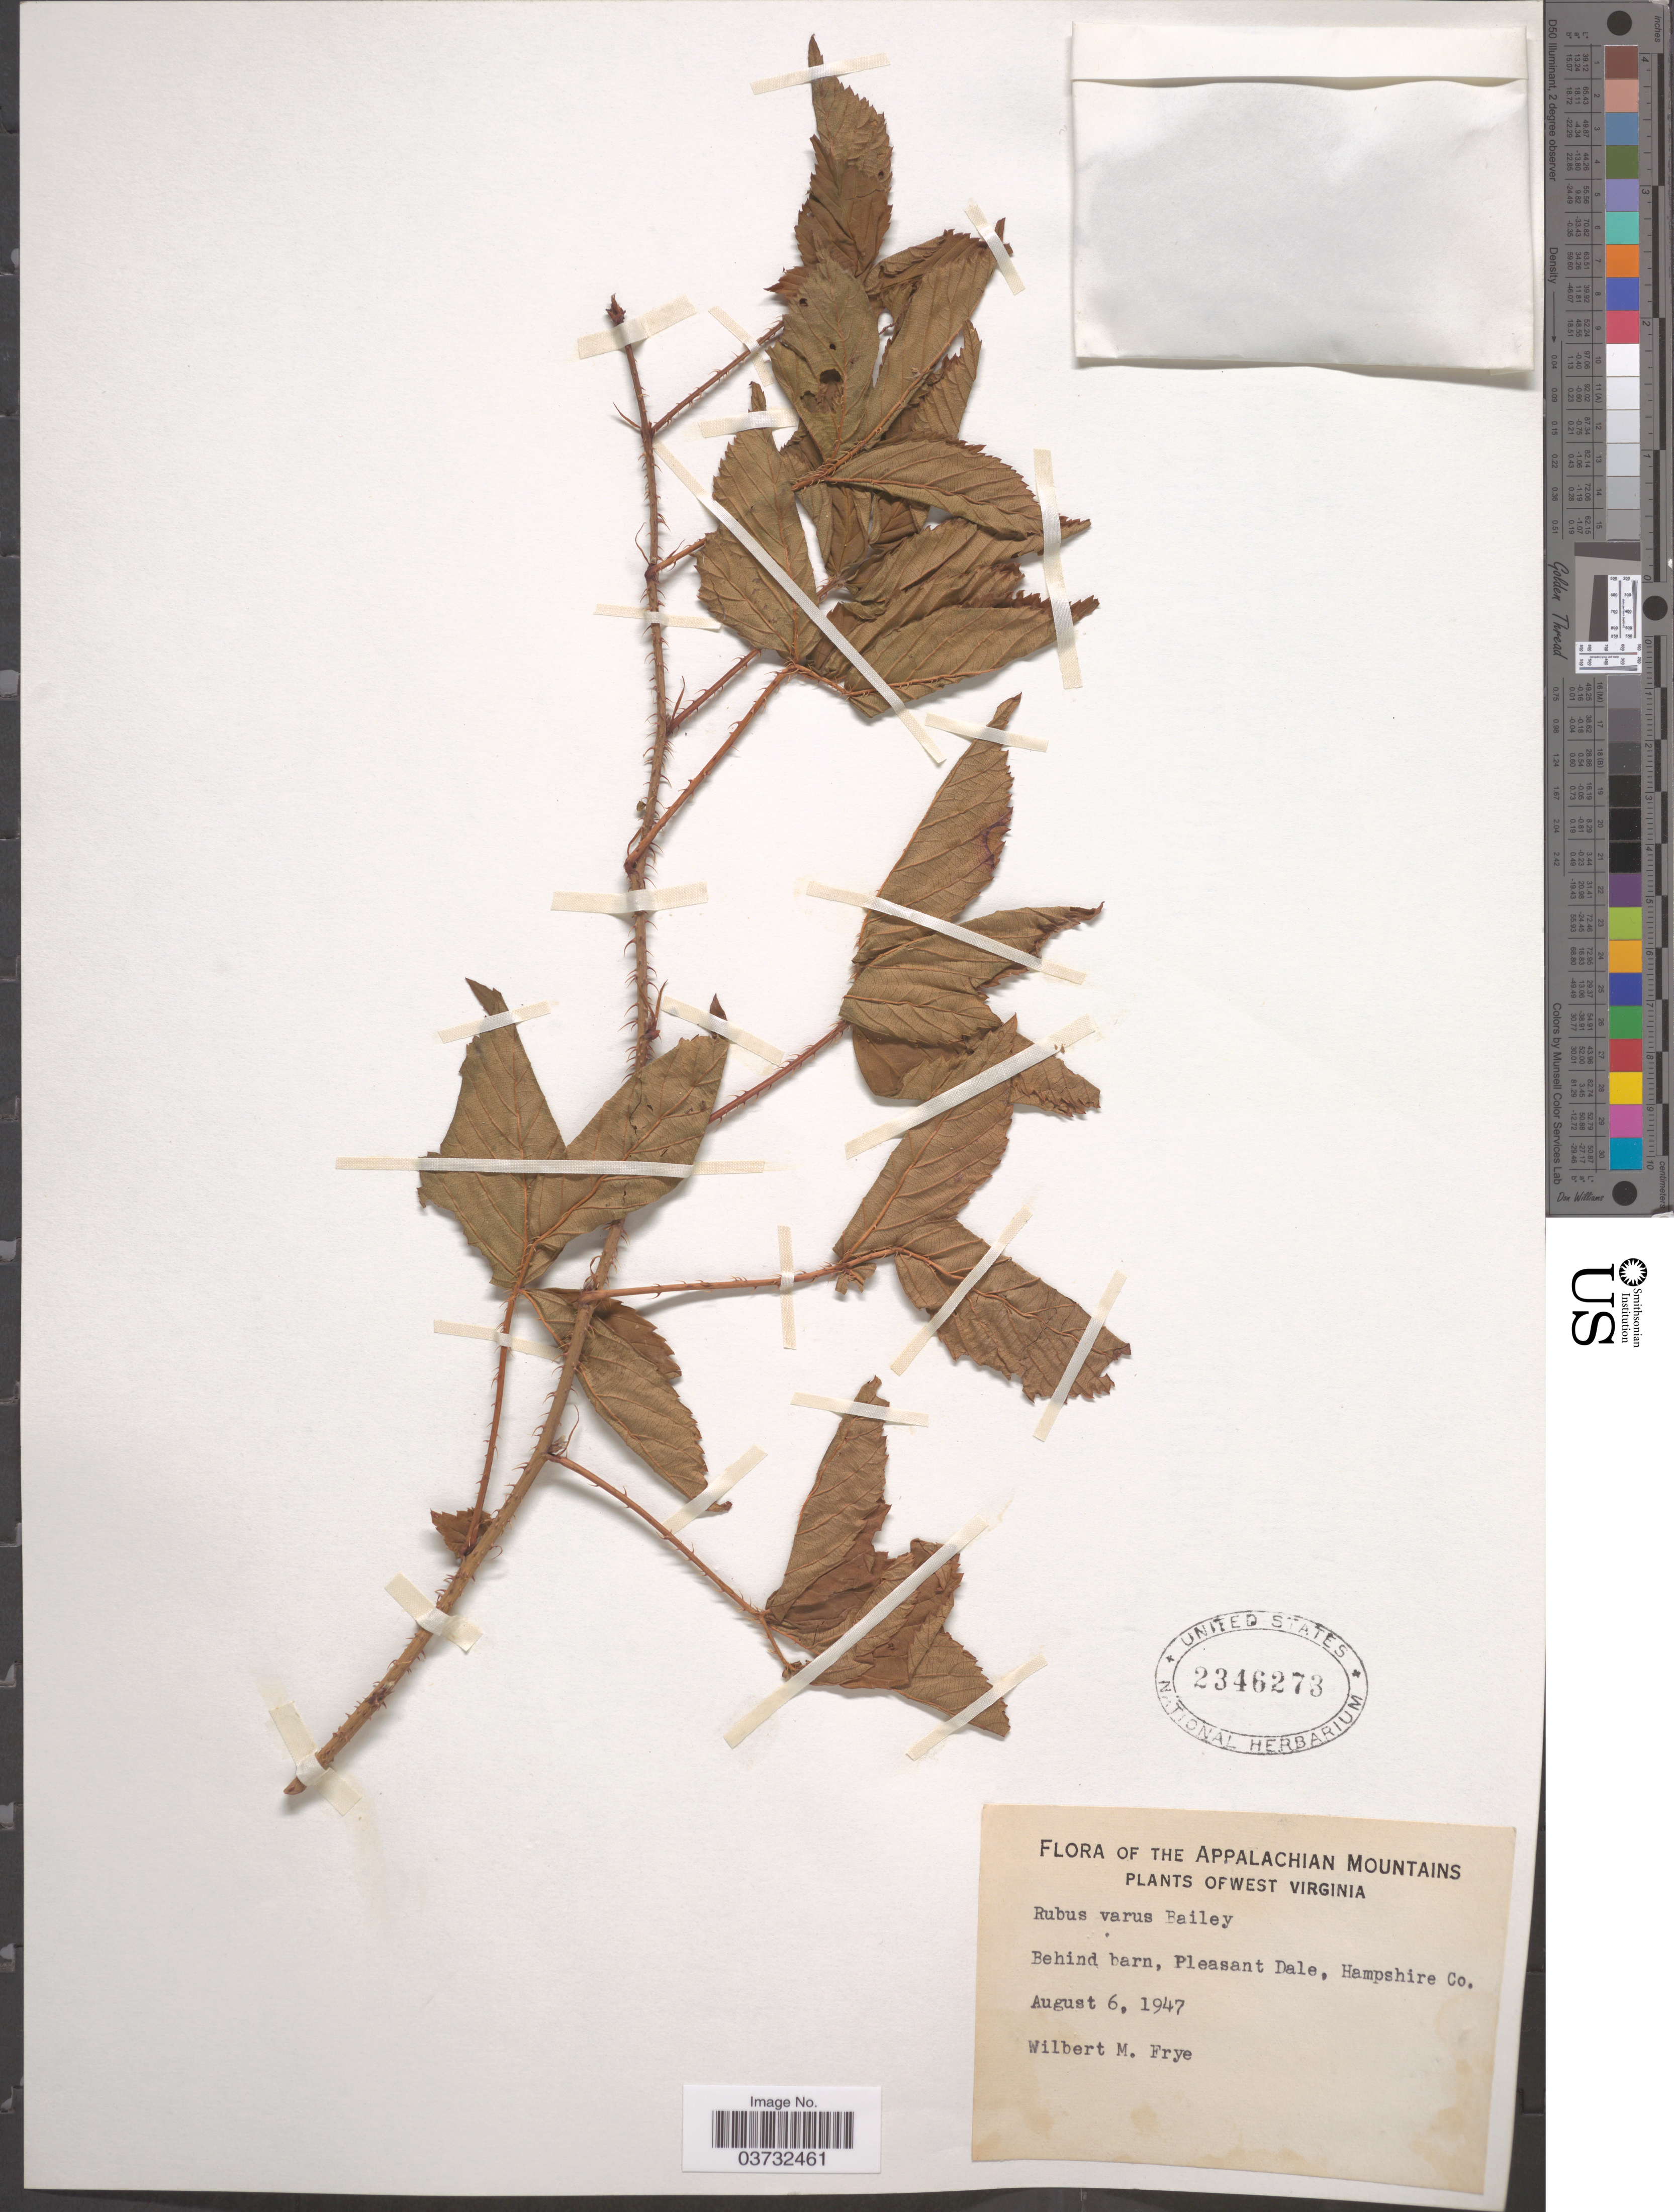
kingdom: Plantae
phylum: Tracheophyta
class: Magnoliopsida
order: Rosales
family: Rosaceae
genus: Rubus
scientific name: Rubus varus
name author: L.H. Bailey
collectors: W. Frye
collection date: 1947-08-06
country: United States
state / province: West Virginia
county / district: Hampshire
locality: Appalachian Mountains. Behind barn, Pleasant Dale, Hampshire Co.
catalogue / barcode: US 2346273